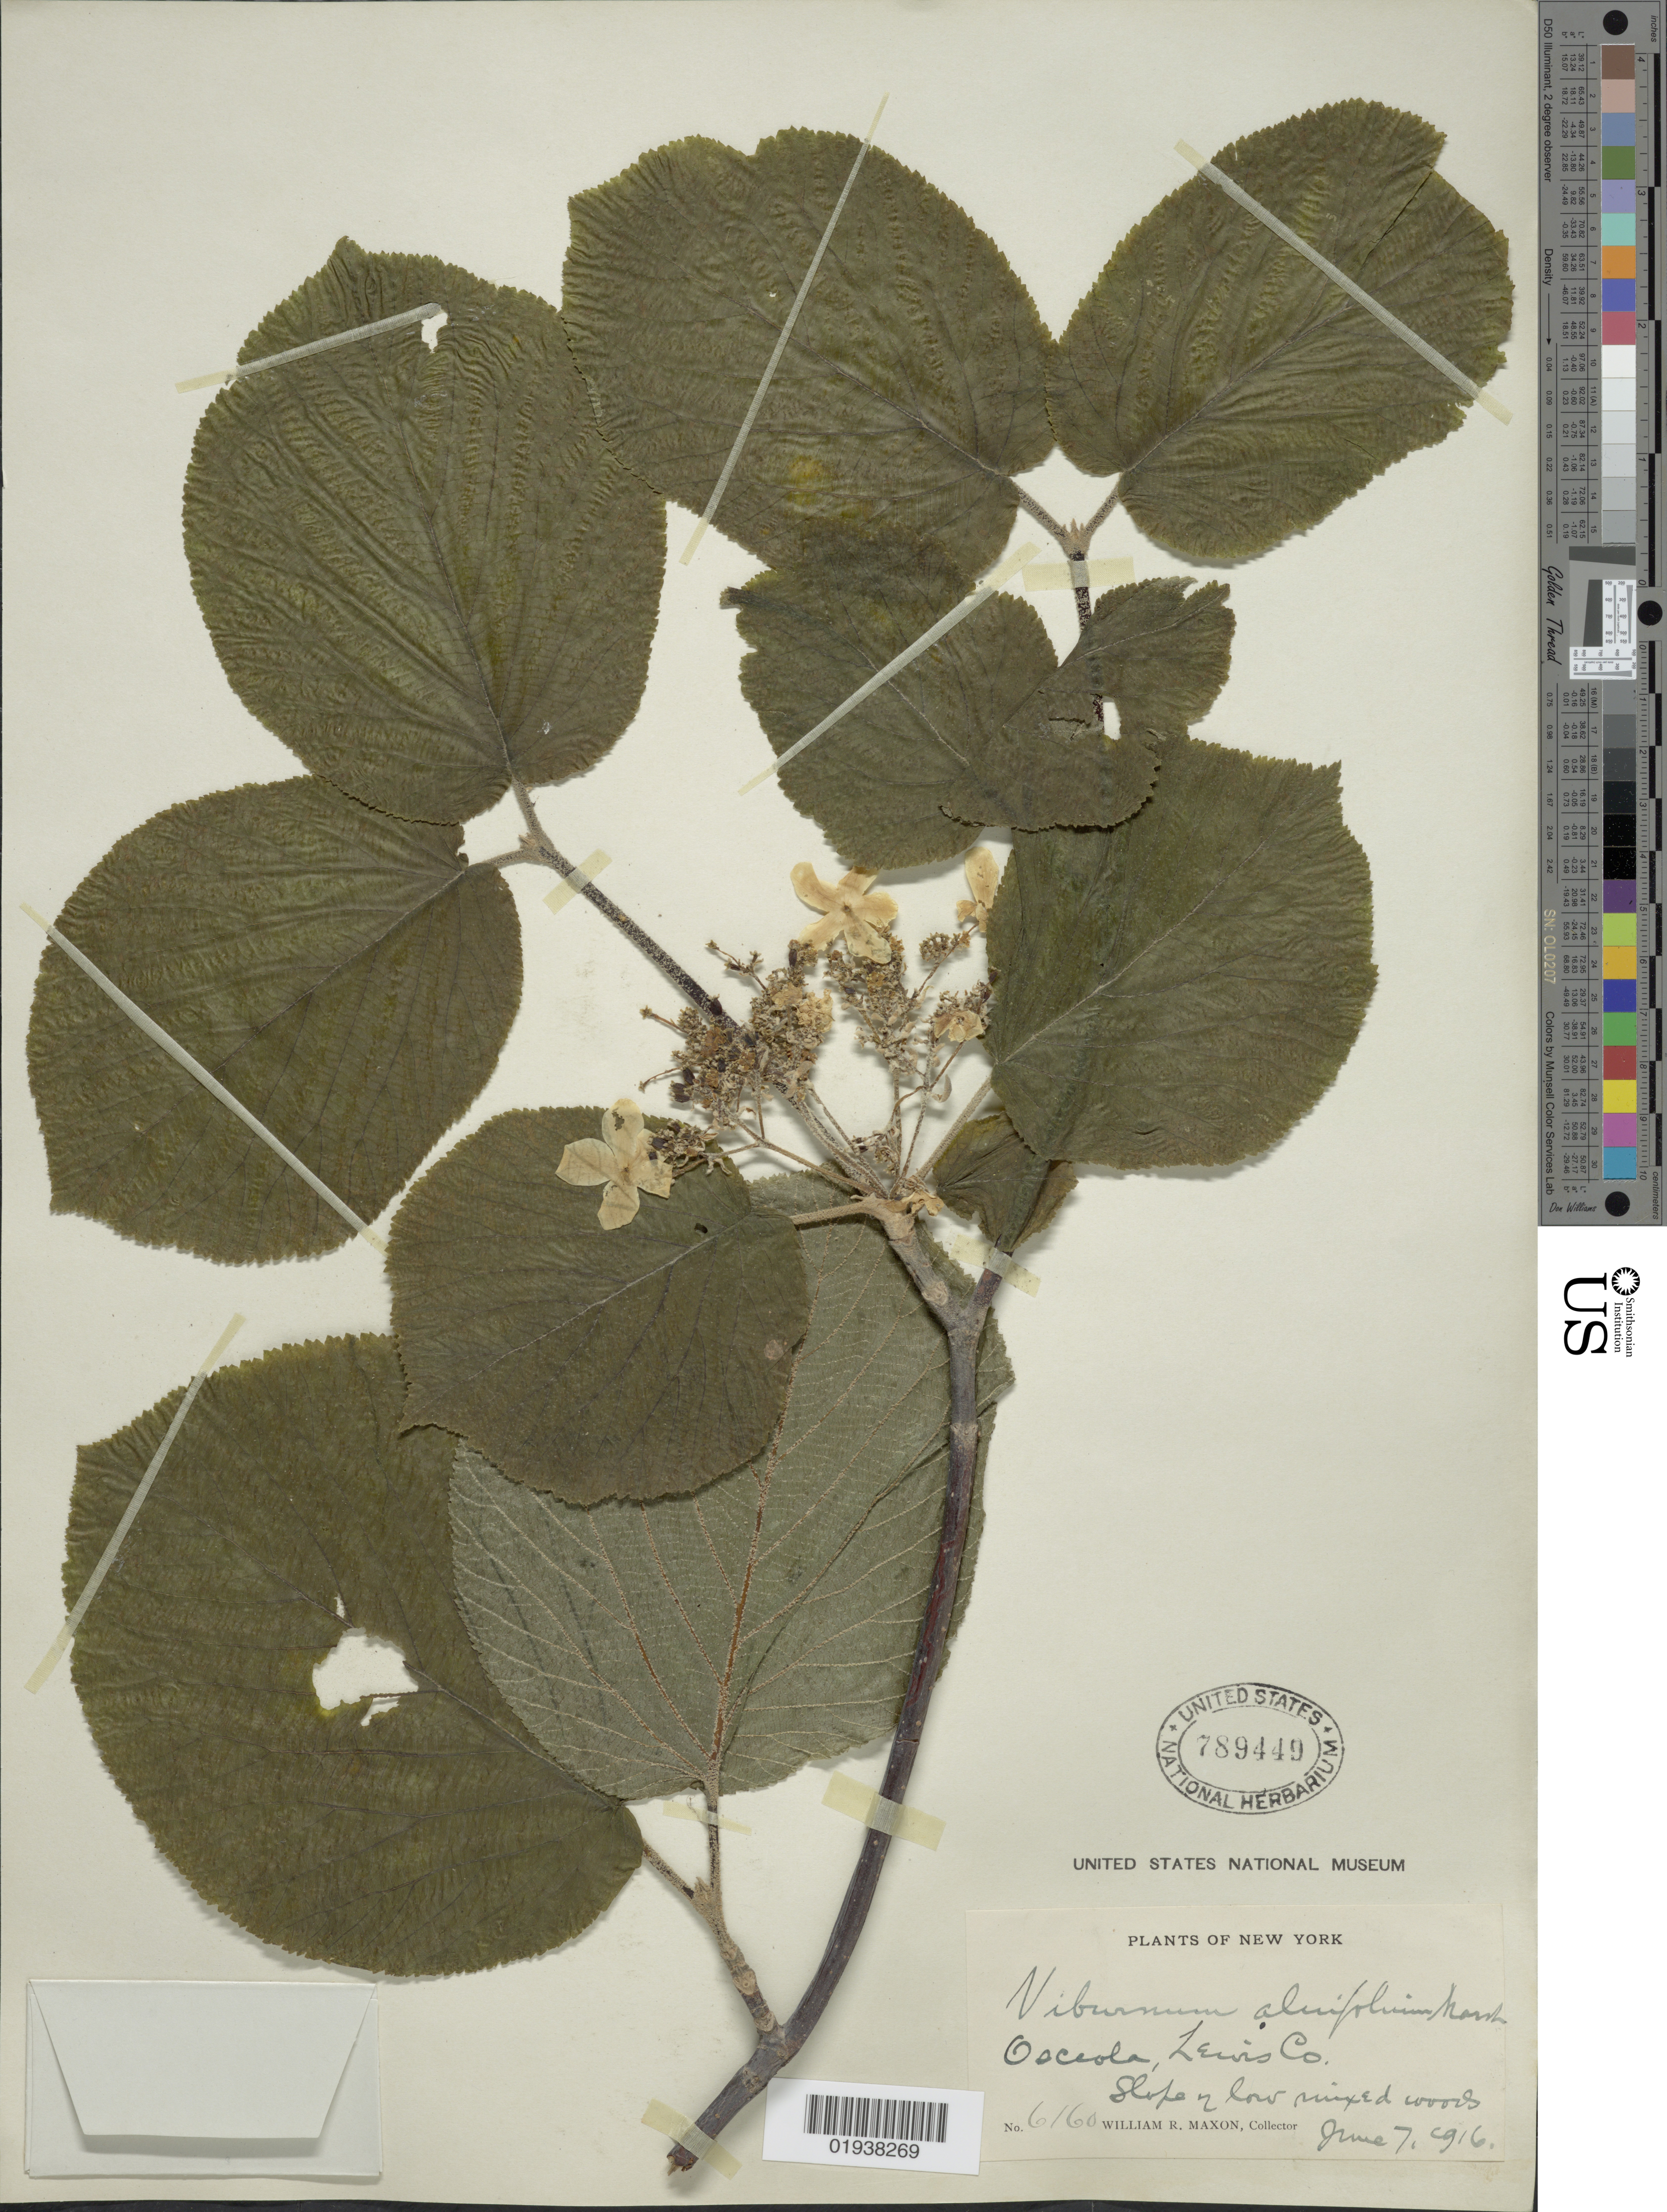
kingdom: Plantae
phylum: Tracheophyta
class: Magnoliopsida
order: Dipsacales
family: Viburnaceae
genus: Viburnum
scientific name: Viburnum alnifolium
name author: Marshall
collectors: W. R. Maxon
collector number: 6160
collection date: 1916-06-07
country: United States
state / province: New York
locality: Osceola, Lewis Co.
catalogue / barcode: US 789449